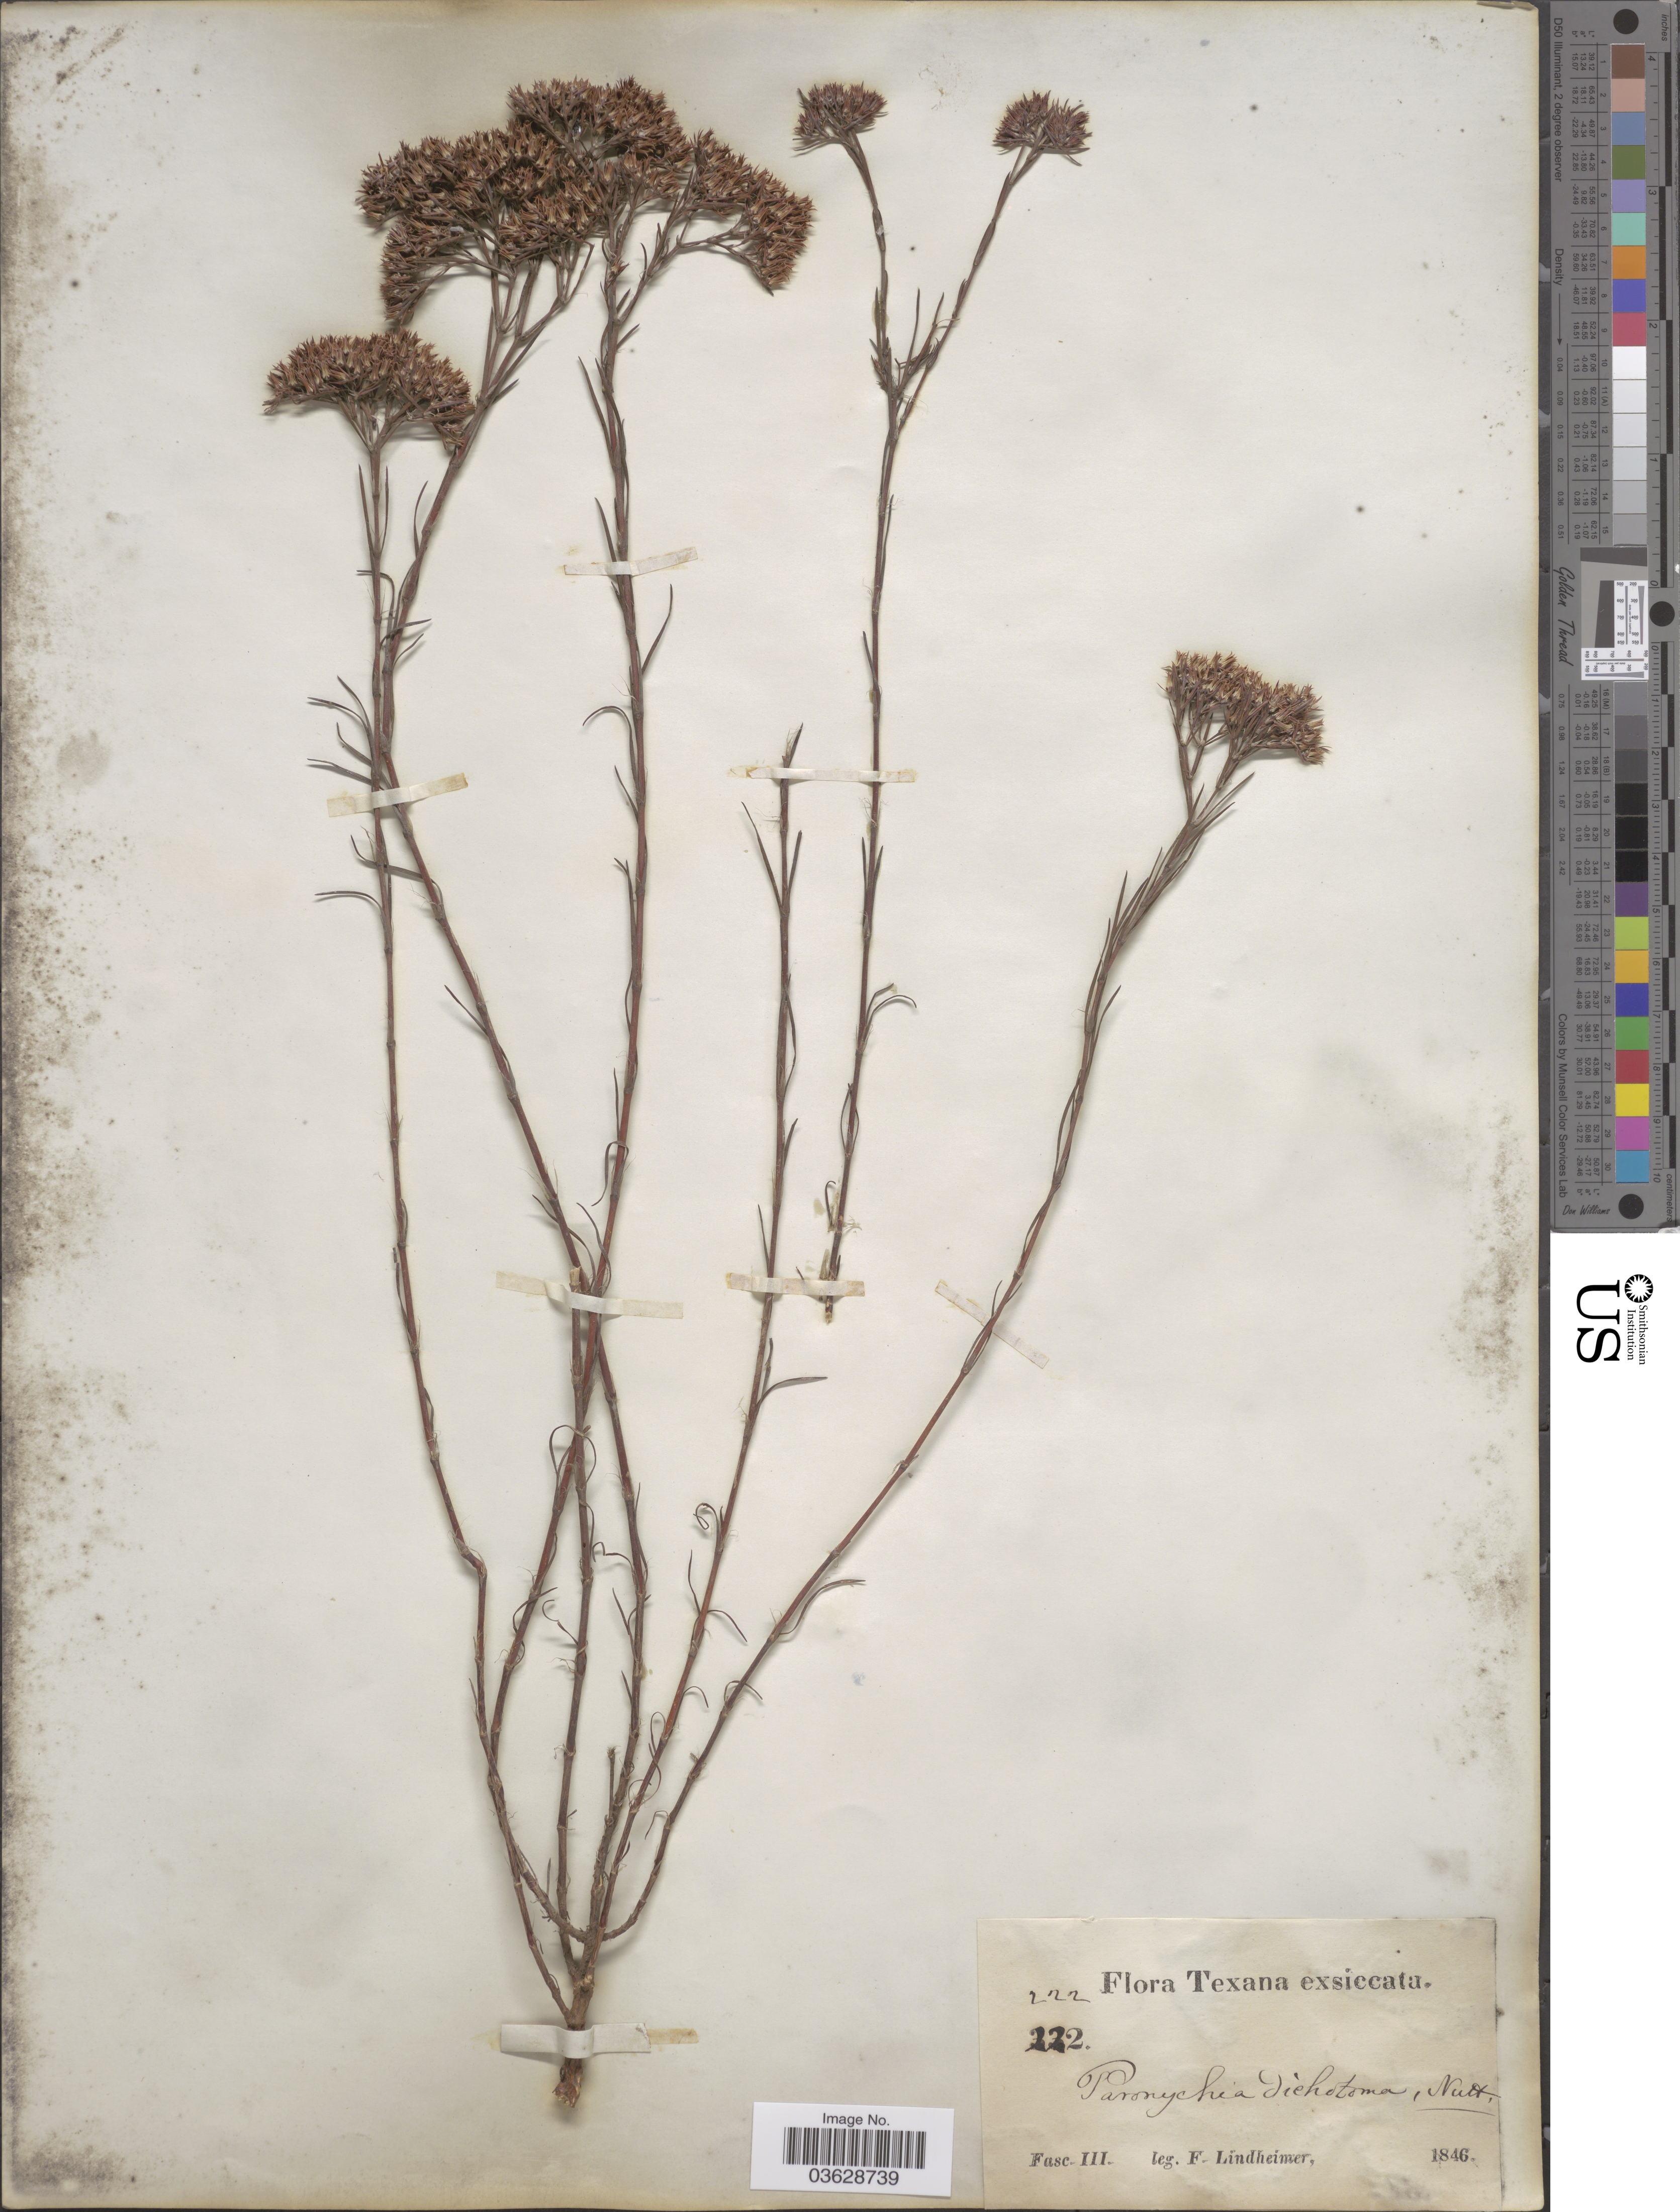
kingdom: Plantae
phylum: Tracheophyta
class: Magnoliopsida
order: Caryophyllales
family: Caryophyllaceae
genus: Paronychia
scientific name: Paronychia virginica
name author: Spreng.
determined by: Strong, Mark T., (BOT), Smithsonian Institution - National Museum of Natural History (UNITED STATES)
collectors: F. Lindheimer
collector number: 222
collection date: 1846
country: United States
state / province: Texas